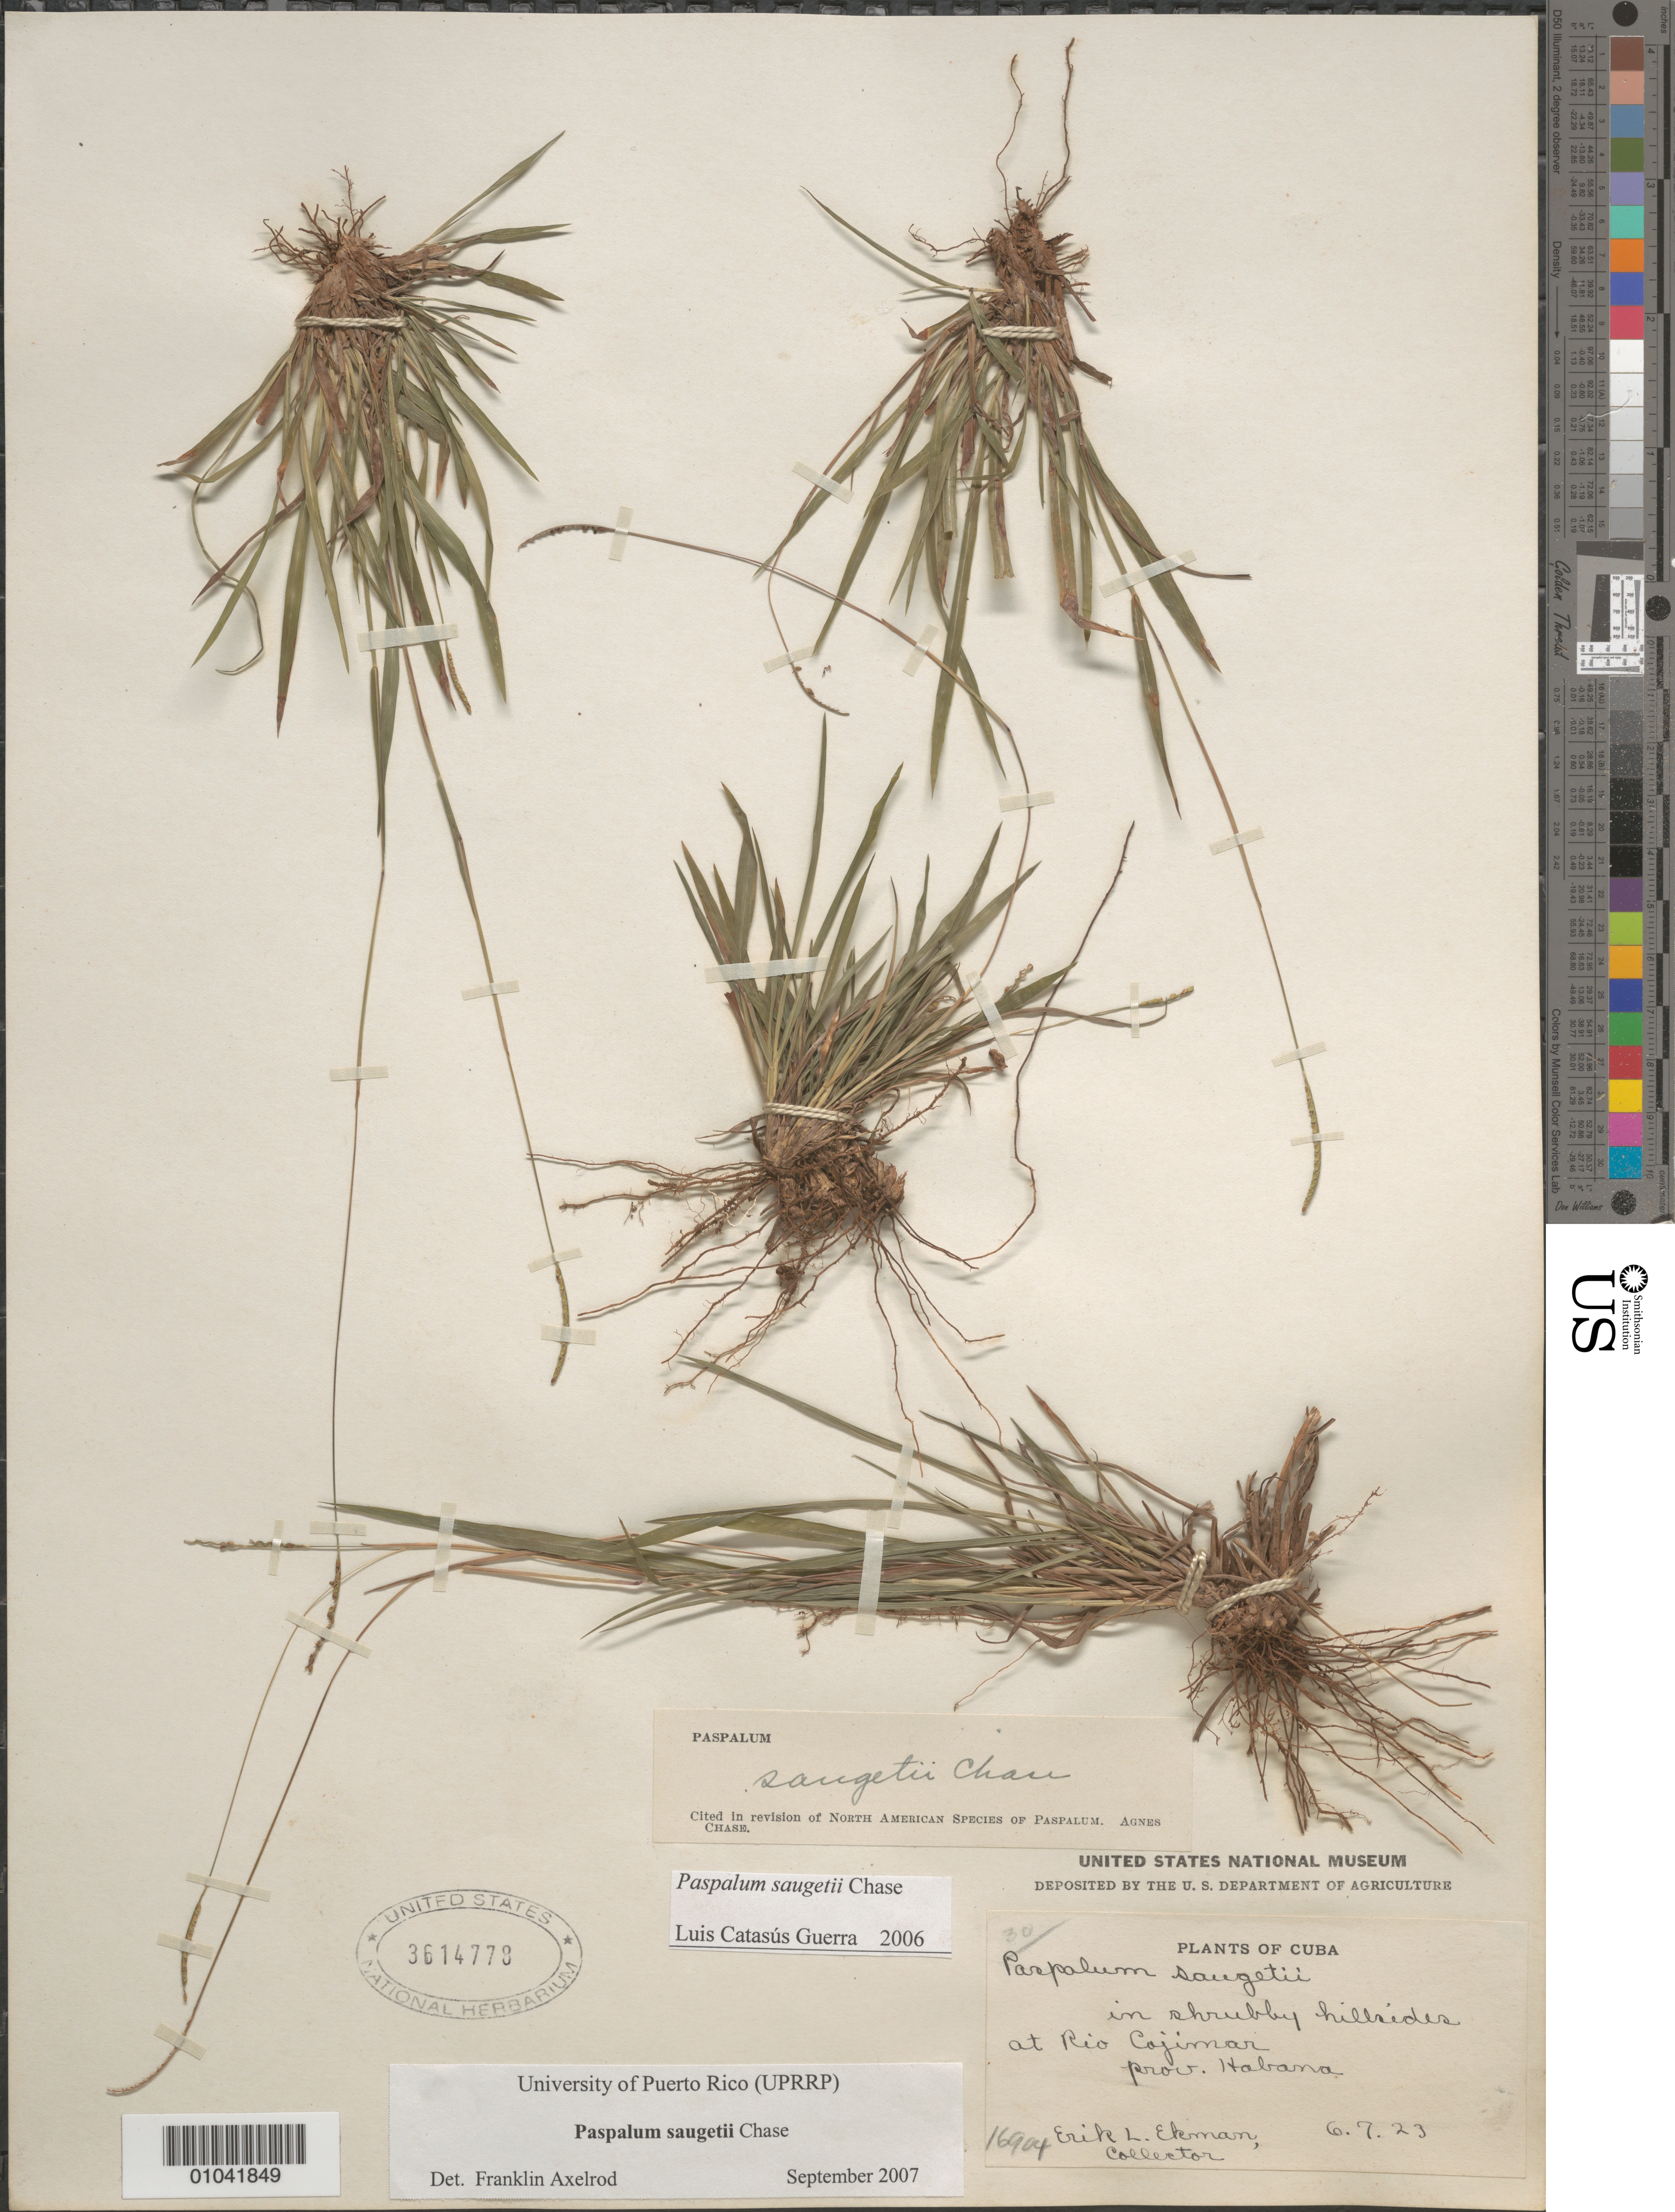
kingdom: Plantae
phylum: Tracheophyta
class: Liliopsida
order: Poales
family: Poaceae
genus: Paspalum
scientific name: Paspalum saugetii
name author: Chase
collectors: E. L. Ekman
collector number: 16904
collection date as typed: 06 Jul 1923 or 07 Jun 1923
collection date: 1923-06-07 or 1923-07-06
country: Cuba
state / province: La Habana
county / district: Municipio Habana del Este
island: Cuba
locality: Rio Cojimar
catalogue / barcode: US 3614778